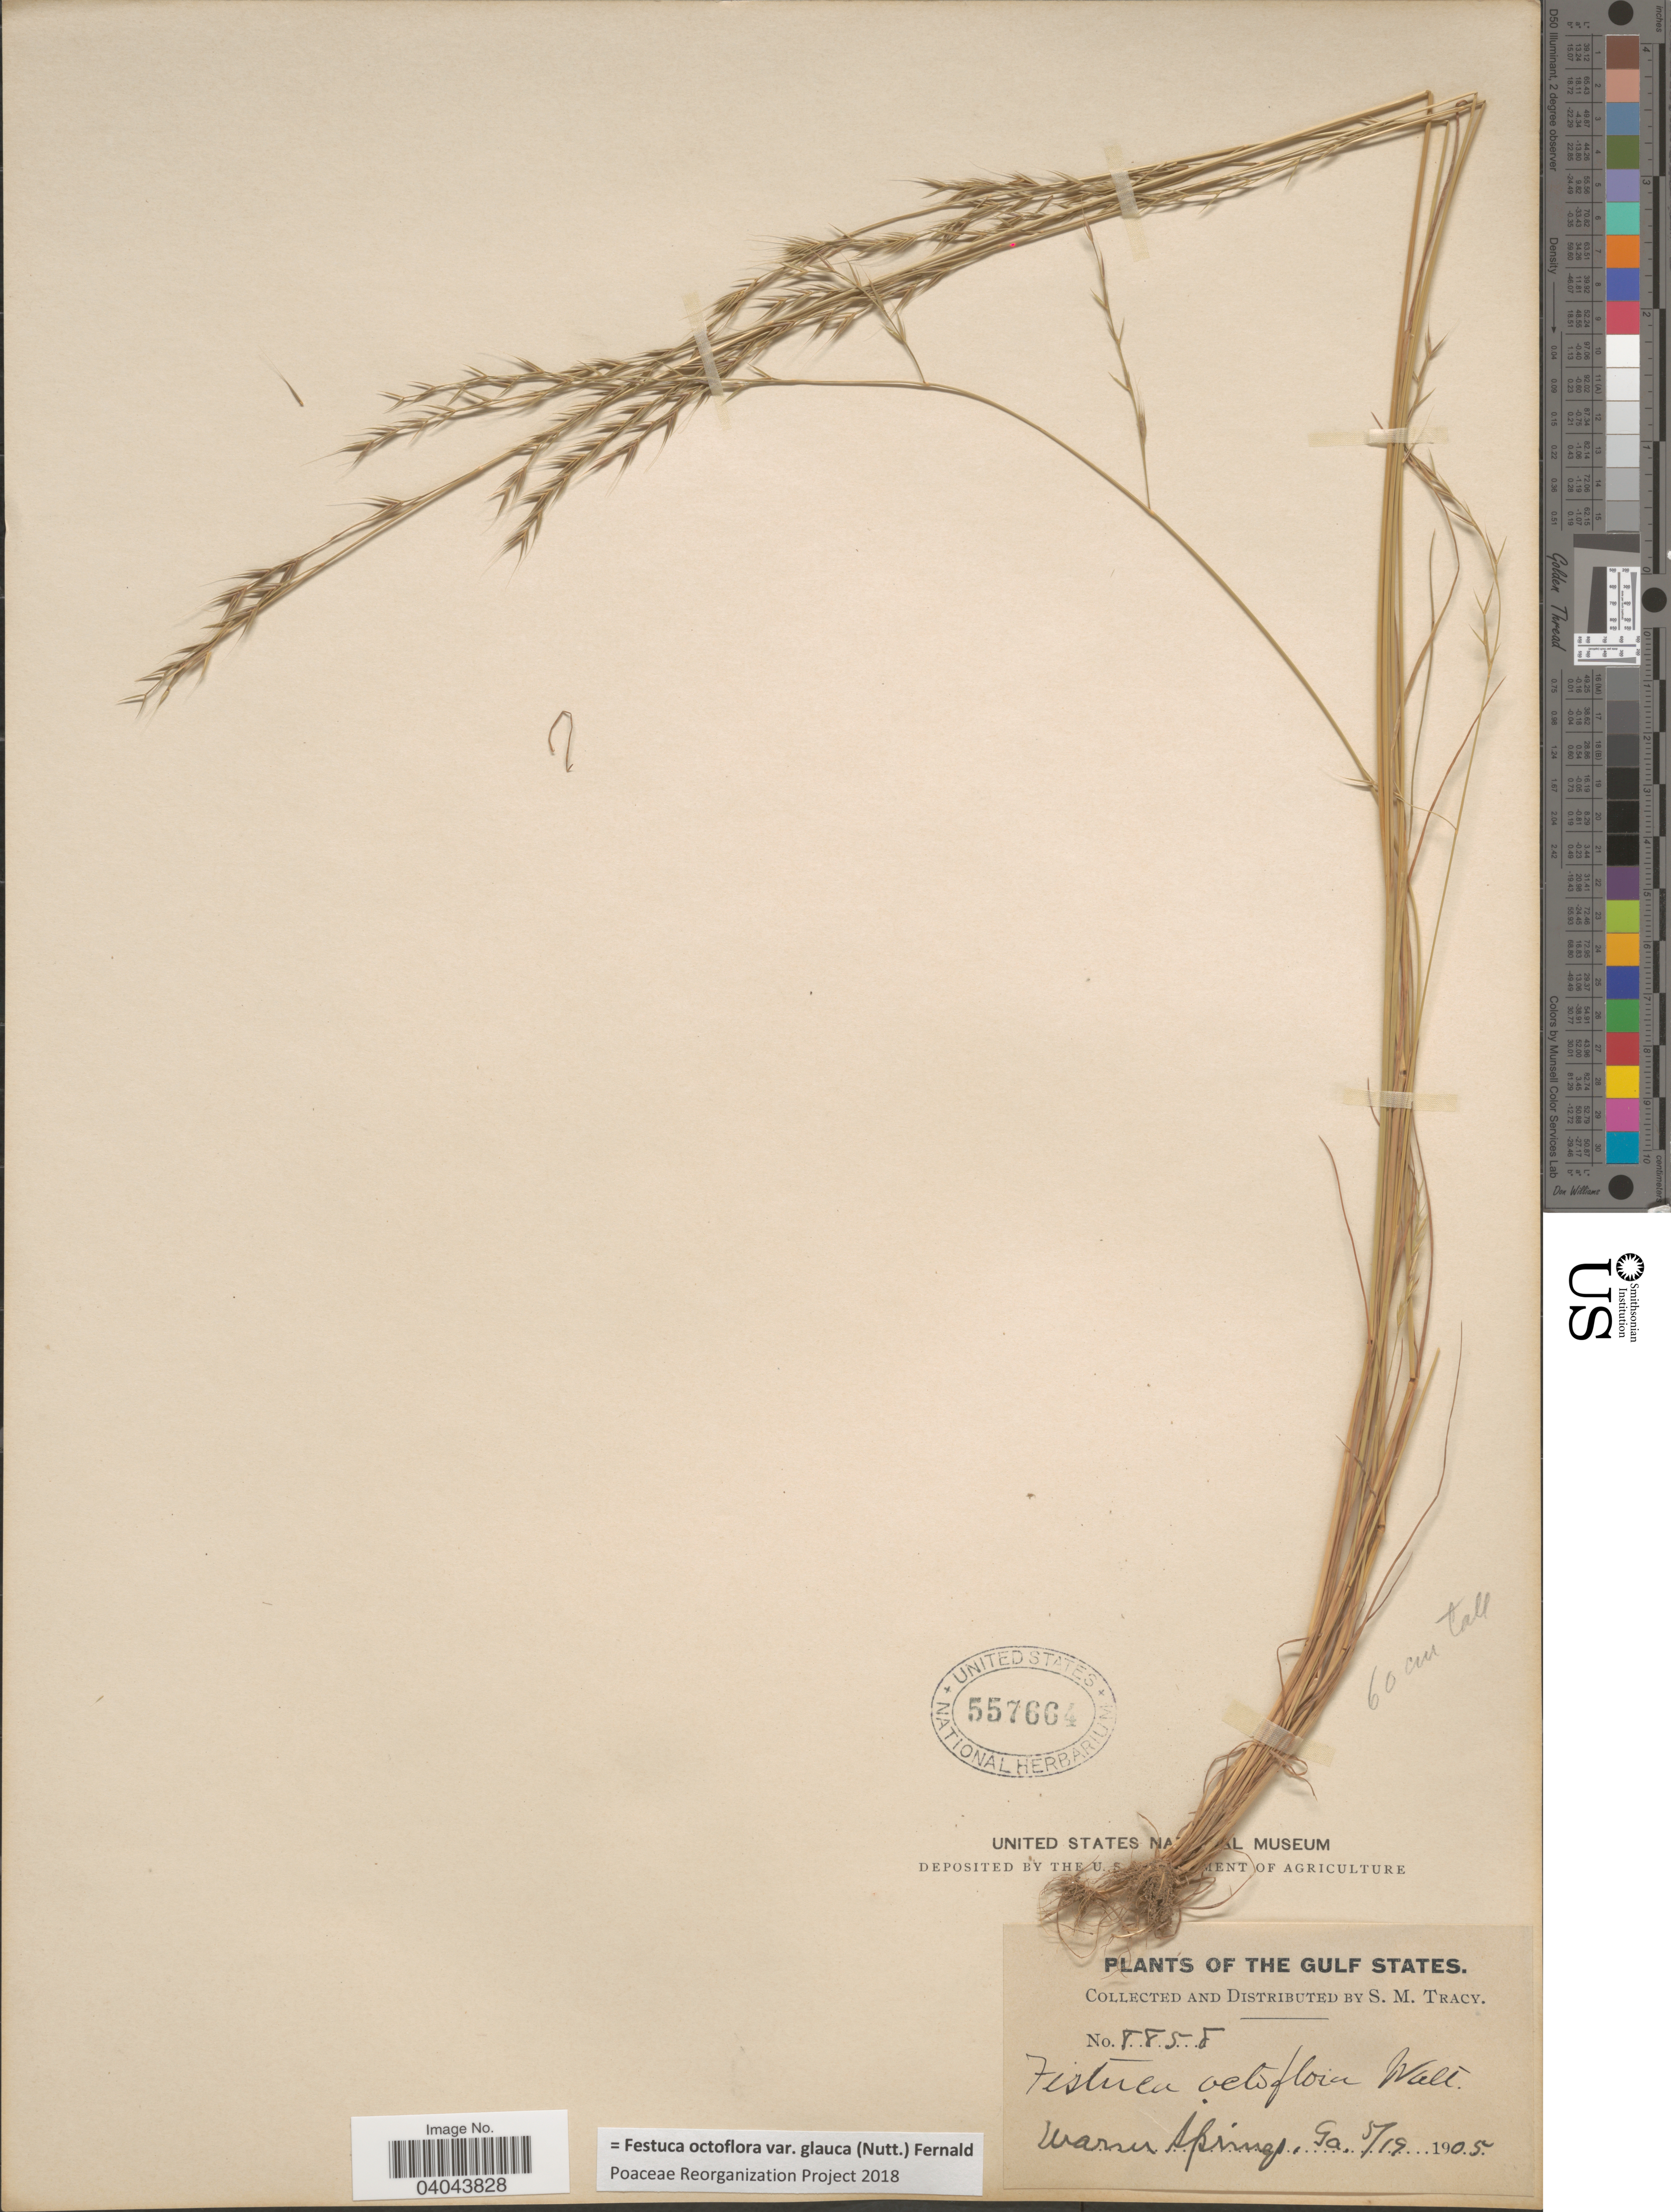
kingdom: Plantae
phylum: Tracheophyta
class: Liliopsida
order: Poales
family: Poaceae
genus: Festuca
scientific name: Festuca octoflora var. glauca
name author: (Nutt.) Fernald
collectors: S. M. Tracy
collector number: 8858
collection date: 1905-05-19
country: United States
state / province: Georgia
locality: The Gulf States. Warm Springs.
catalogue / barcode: US 557664